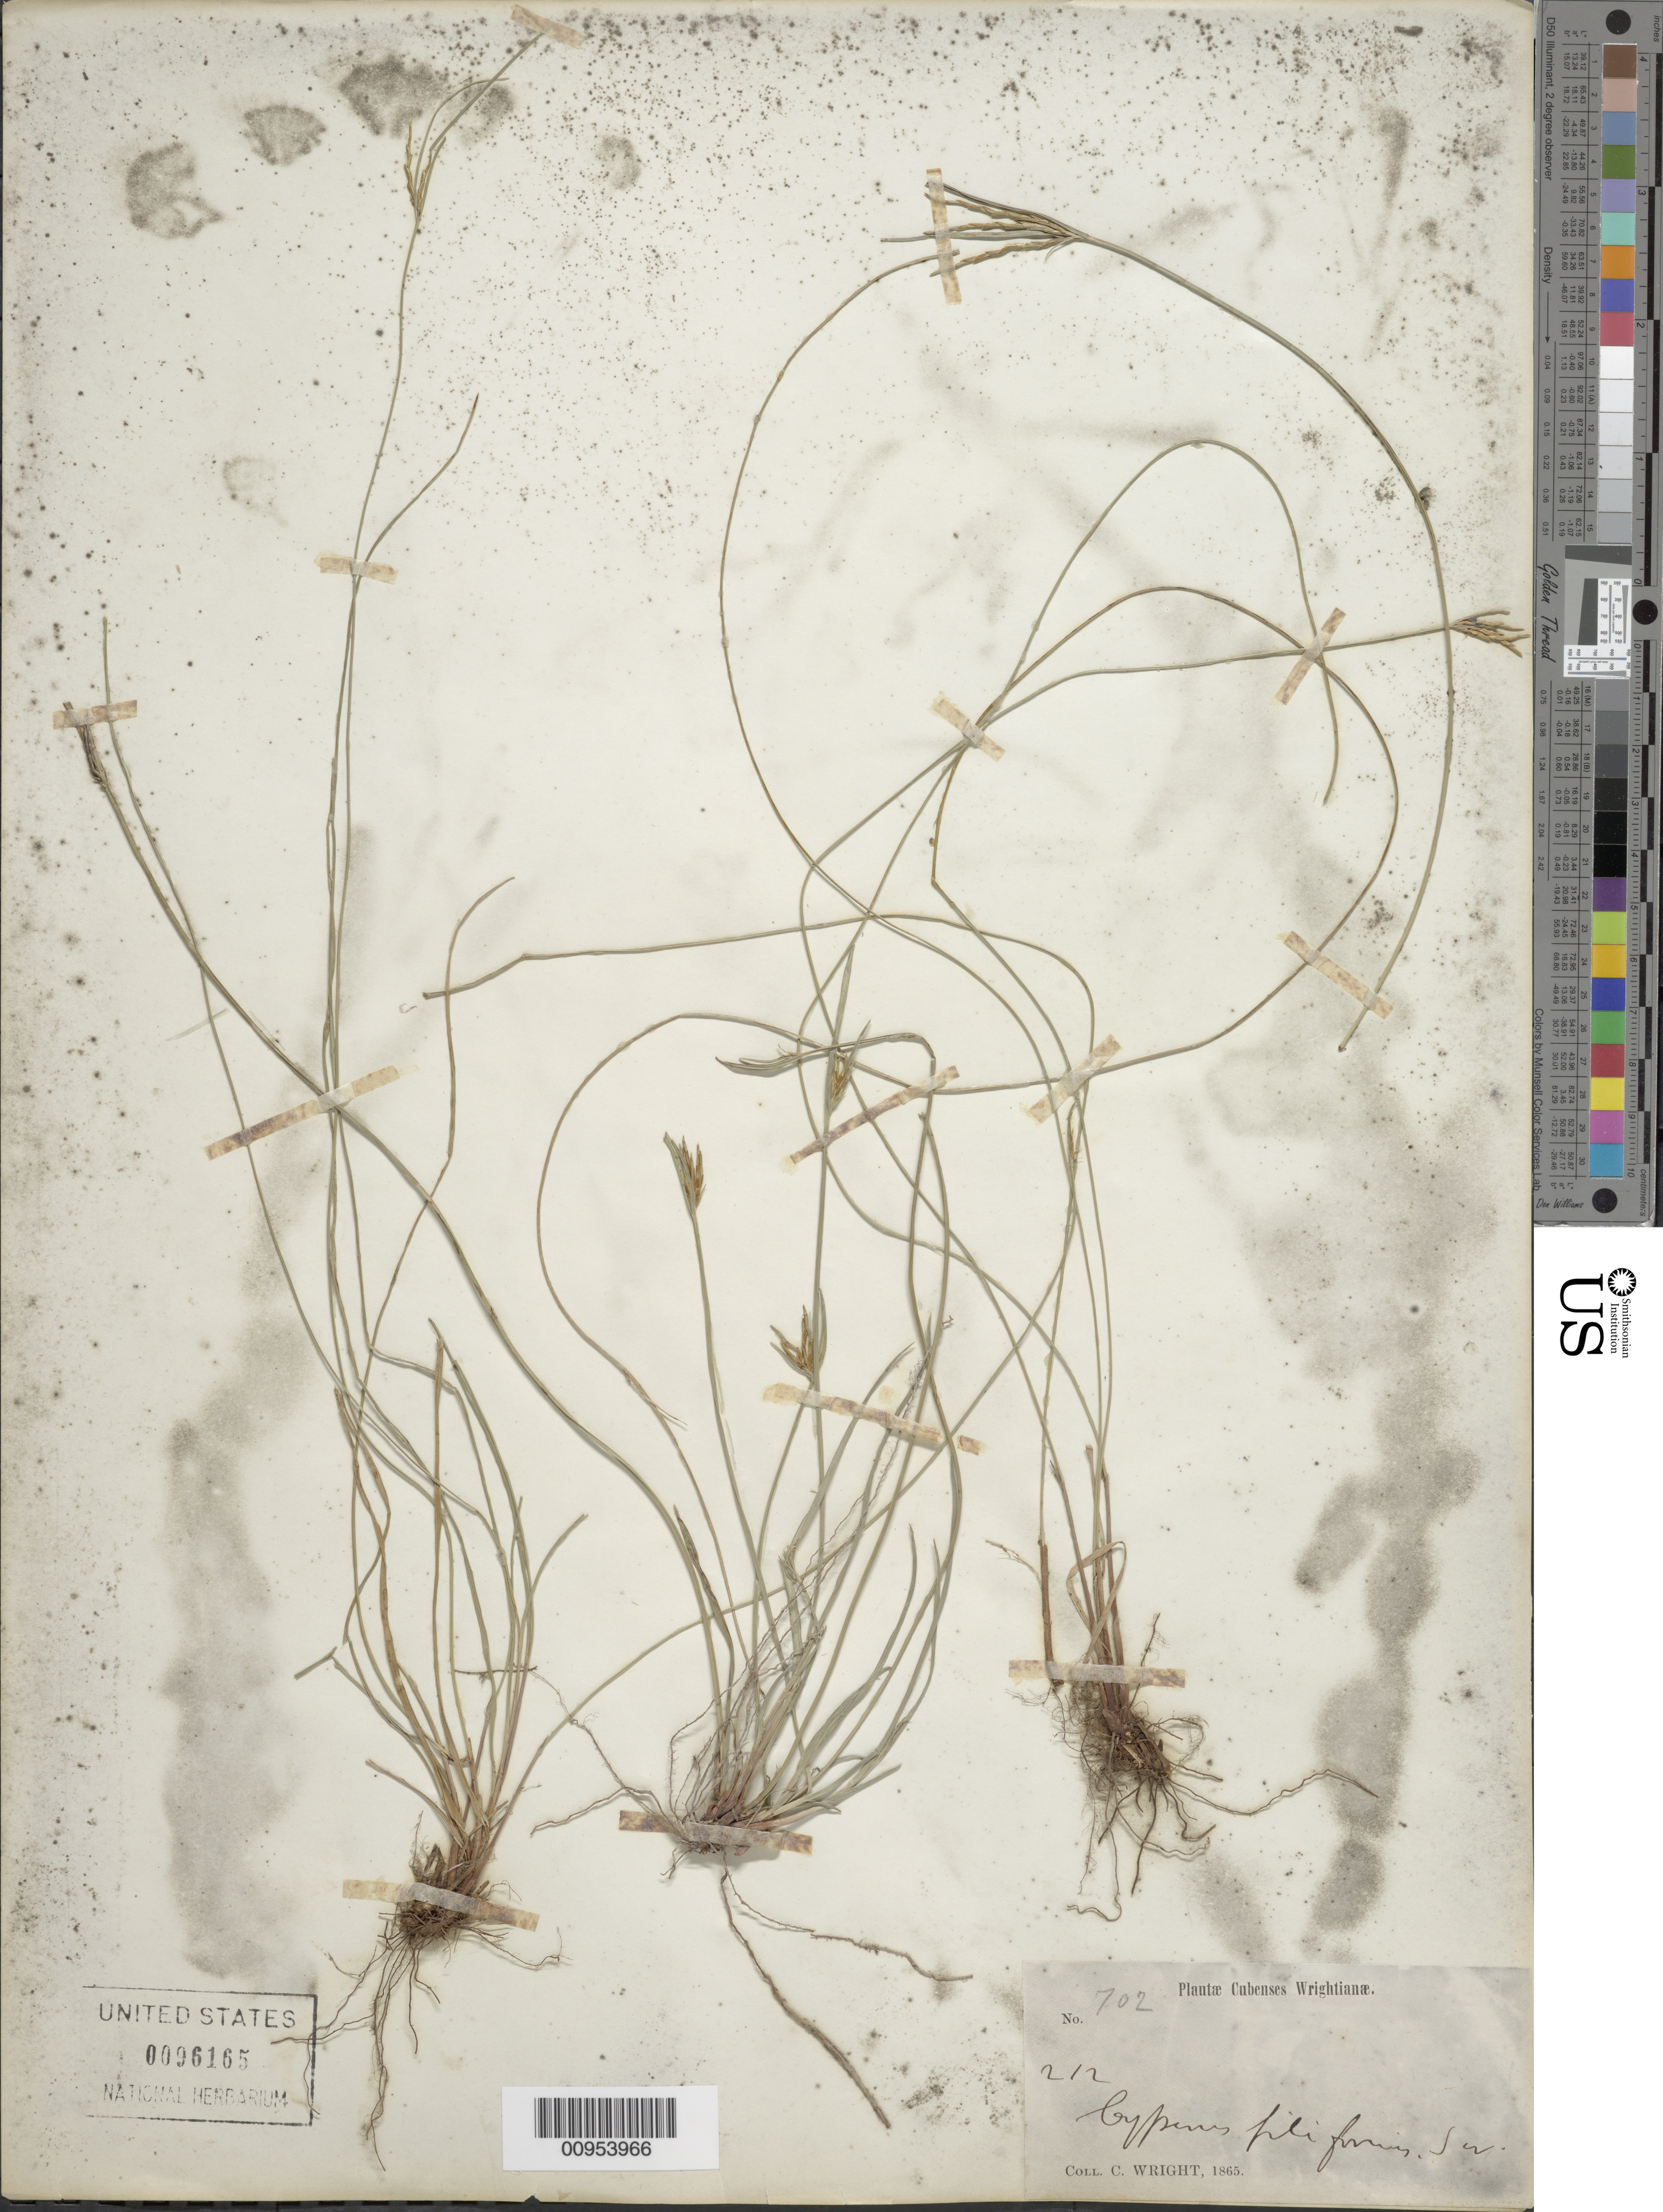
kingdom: Plantae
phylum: Tracheophyta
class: Liliopsida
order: Poales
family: Cyperaceae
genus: Cyperus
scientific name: Cyperus filiformis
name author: Sw.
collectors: C. Wright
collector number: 212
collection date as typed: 1865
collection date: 1865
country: Cuba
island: Cuba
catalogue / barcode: US 96165